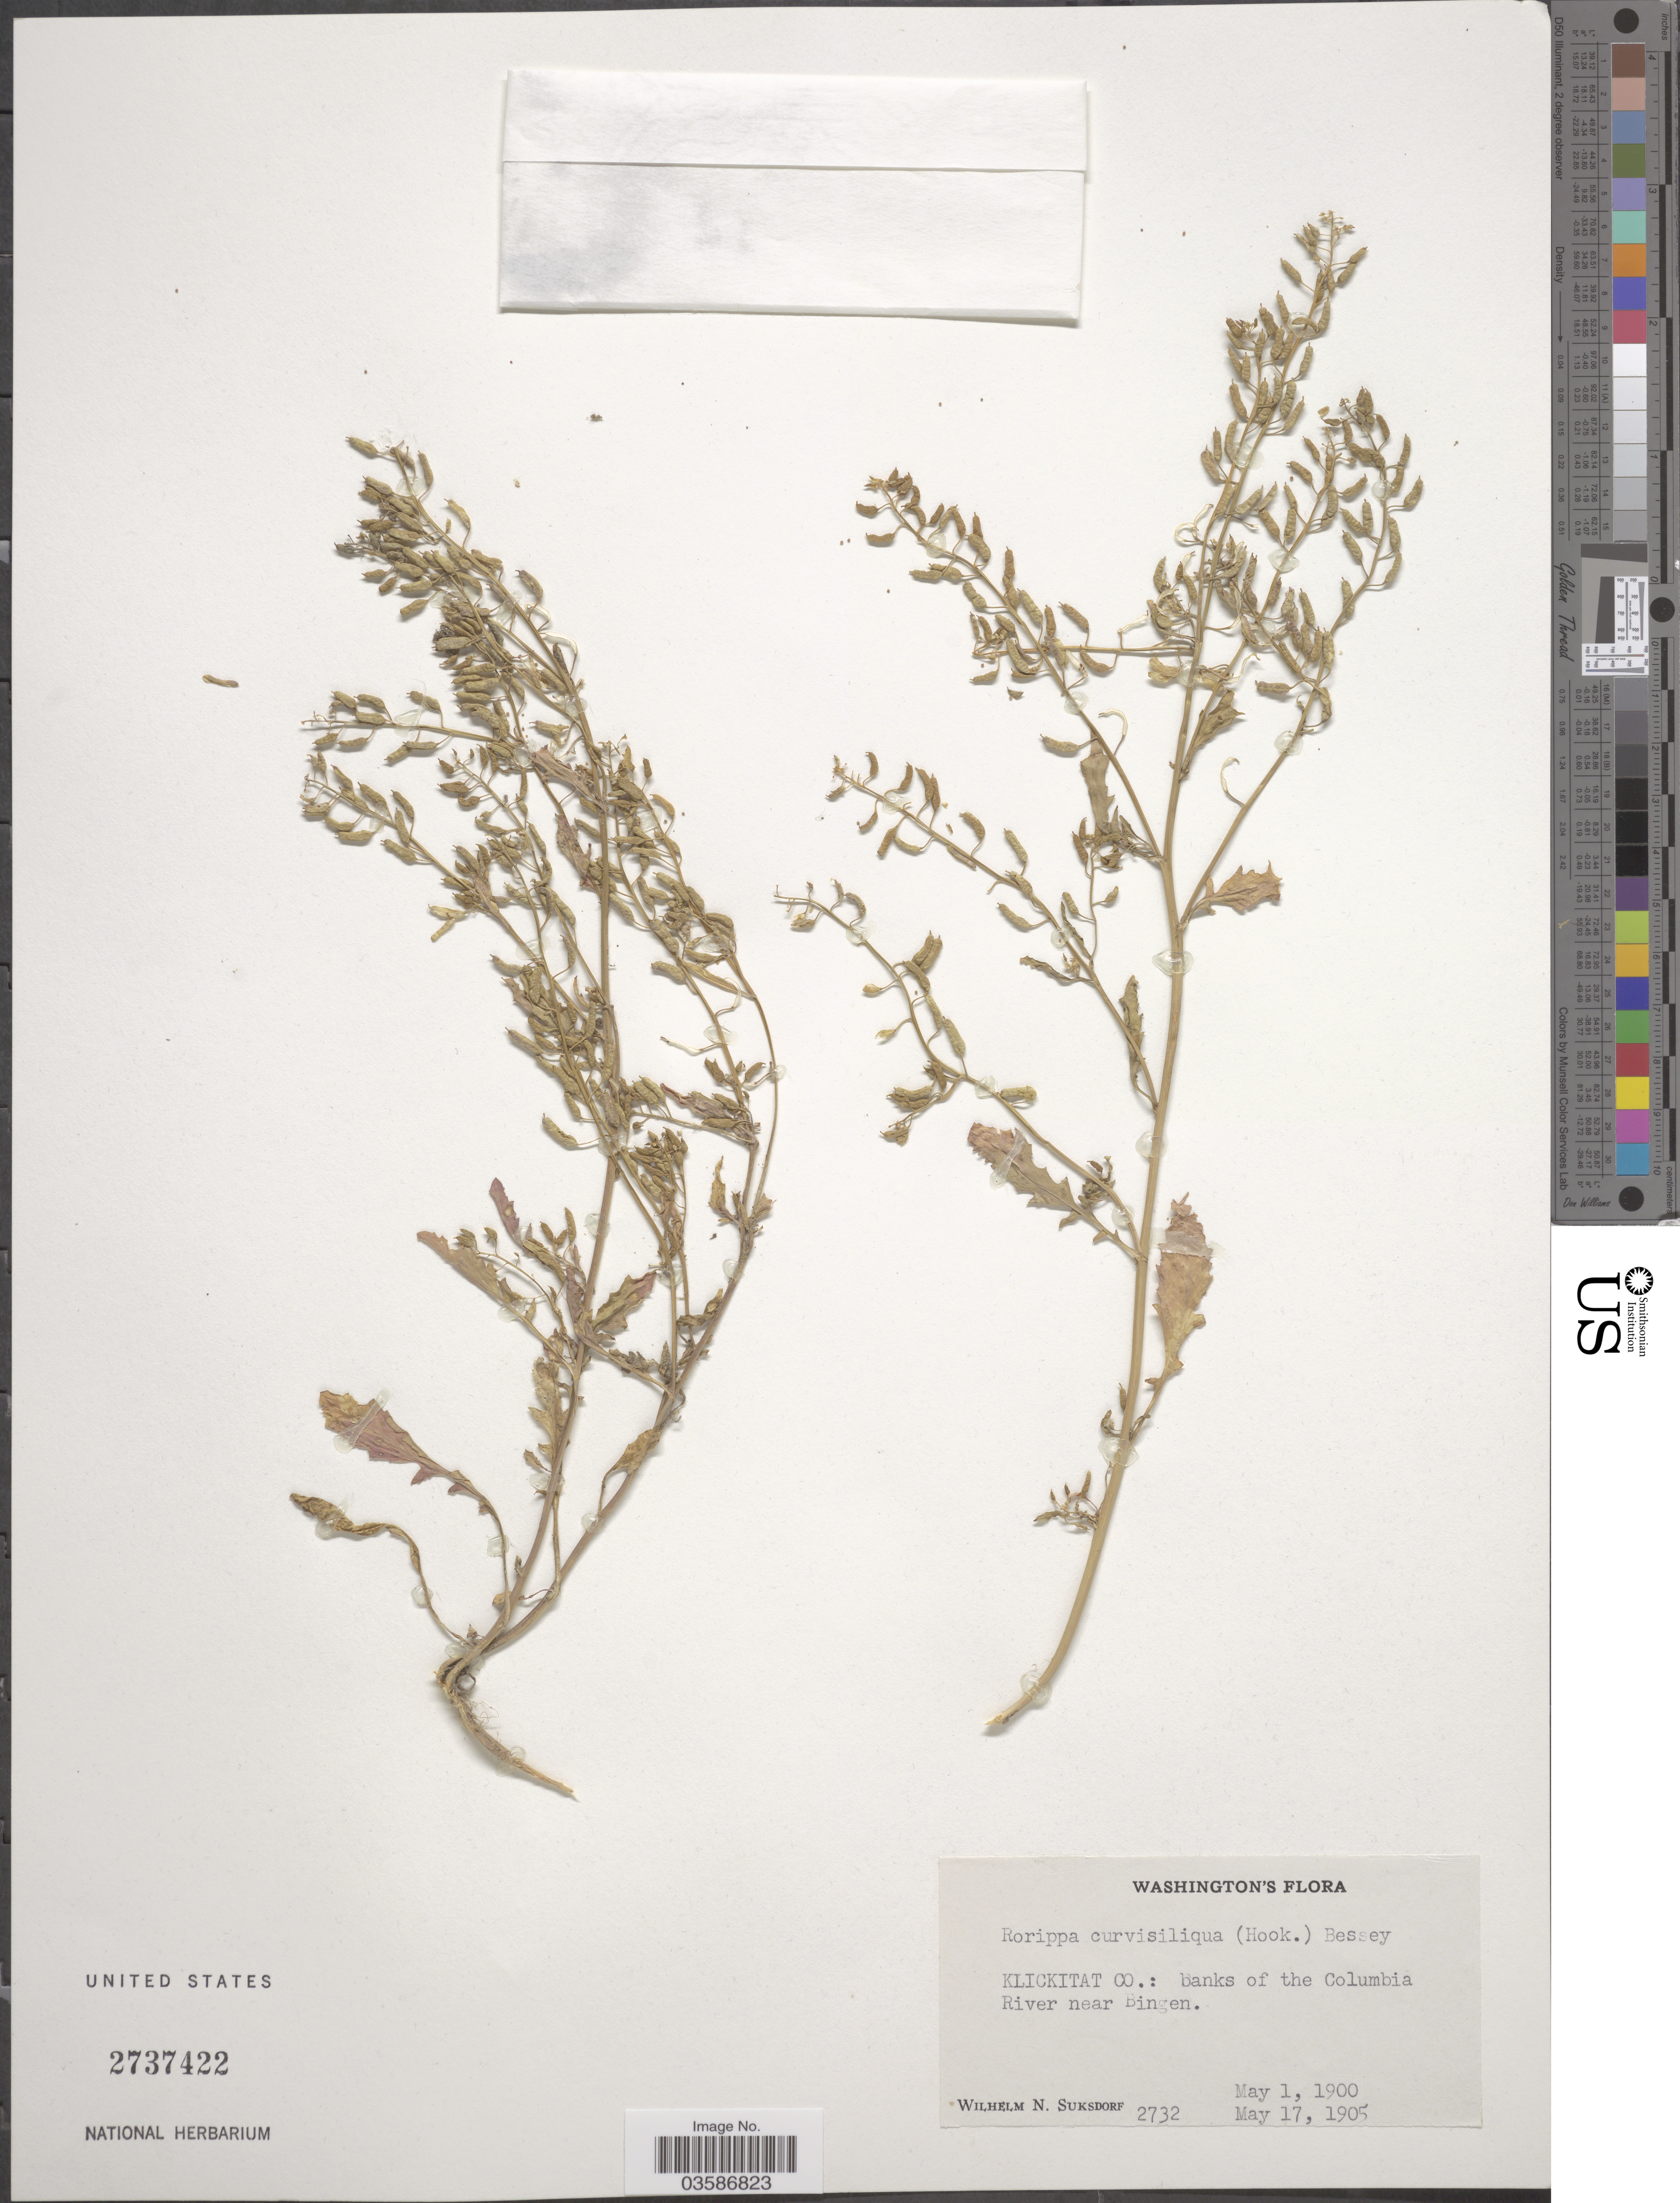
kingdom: Plantae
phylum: Tracheophyta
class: Magnoliopsida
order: Brassicales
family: Brassicaceae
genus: Rorippa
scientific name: Rorippa curvisiliqua var. curvisiliqua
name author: (Hook.) Bessey ex Britton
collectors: W. N. Suksdorf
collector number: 2732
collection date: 1900-05-01/1905-05-17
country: United States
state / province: Washington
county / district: Klickitat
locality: Klickitat Co.: banks of the Columbia River near Bingen.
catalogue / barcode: US 2737422